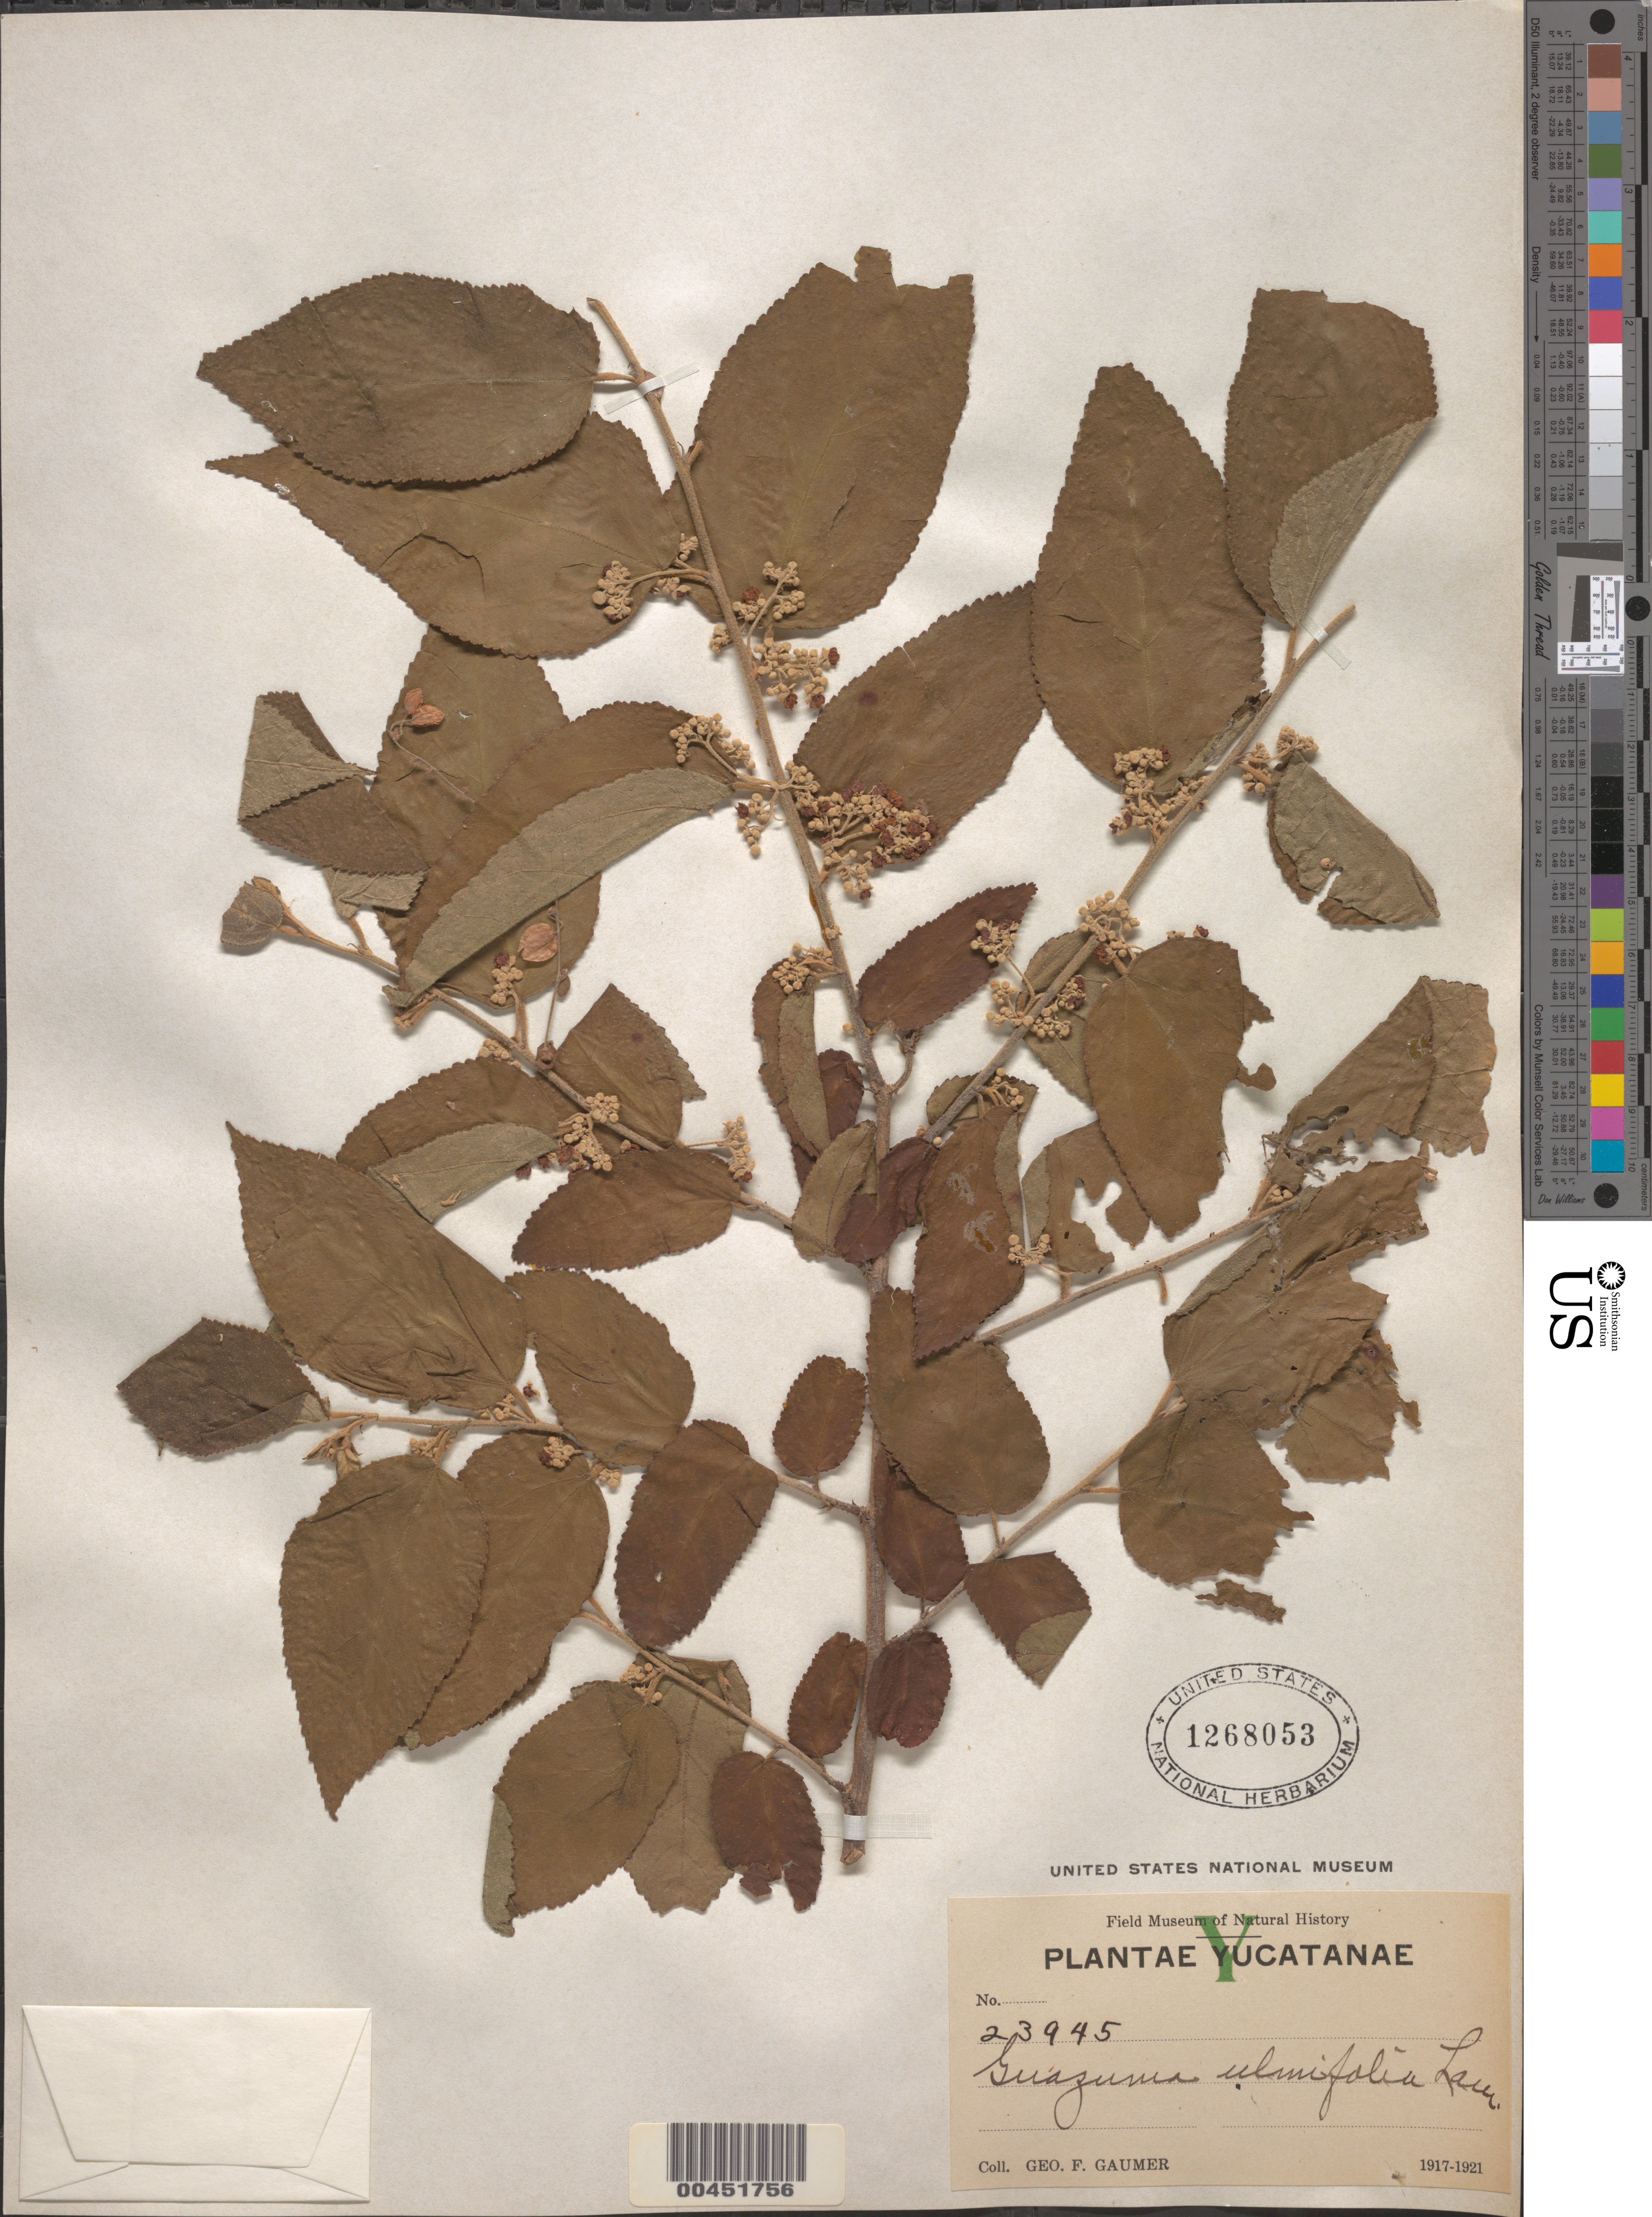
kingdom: Plantae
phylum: Tracheophyta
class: Magnoliopsida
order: Malvales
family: Malvaceae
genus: Guazuma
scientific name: Guazuma ulmifolia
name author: Lam.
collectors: G. F. Gaumer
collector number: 23945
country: Mexico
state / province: Yucatán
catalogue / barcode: US 1268053